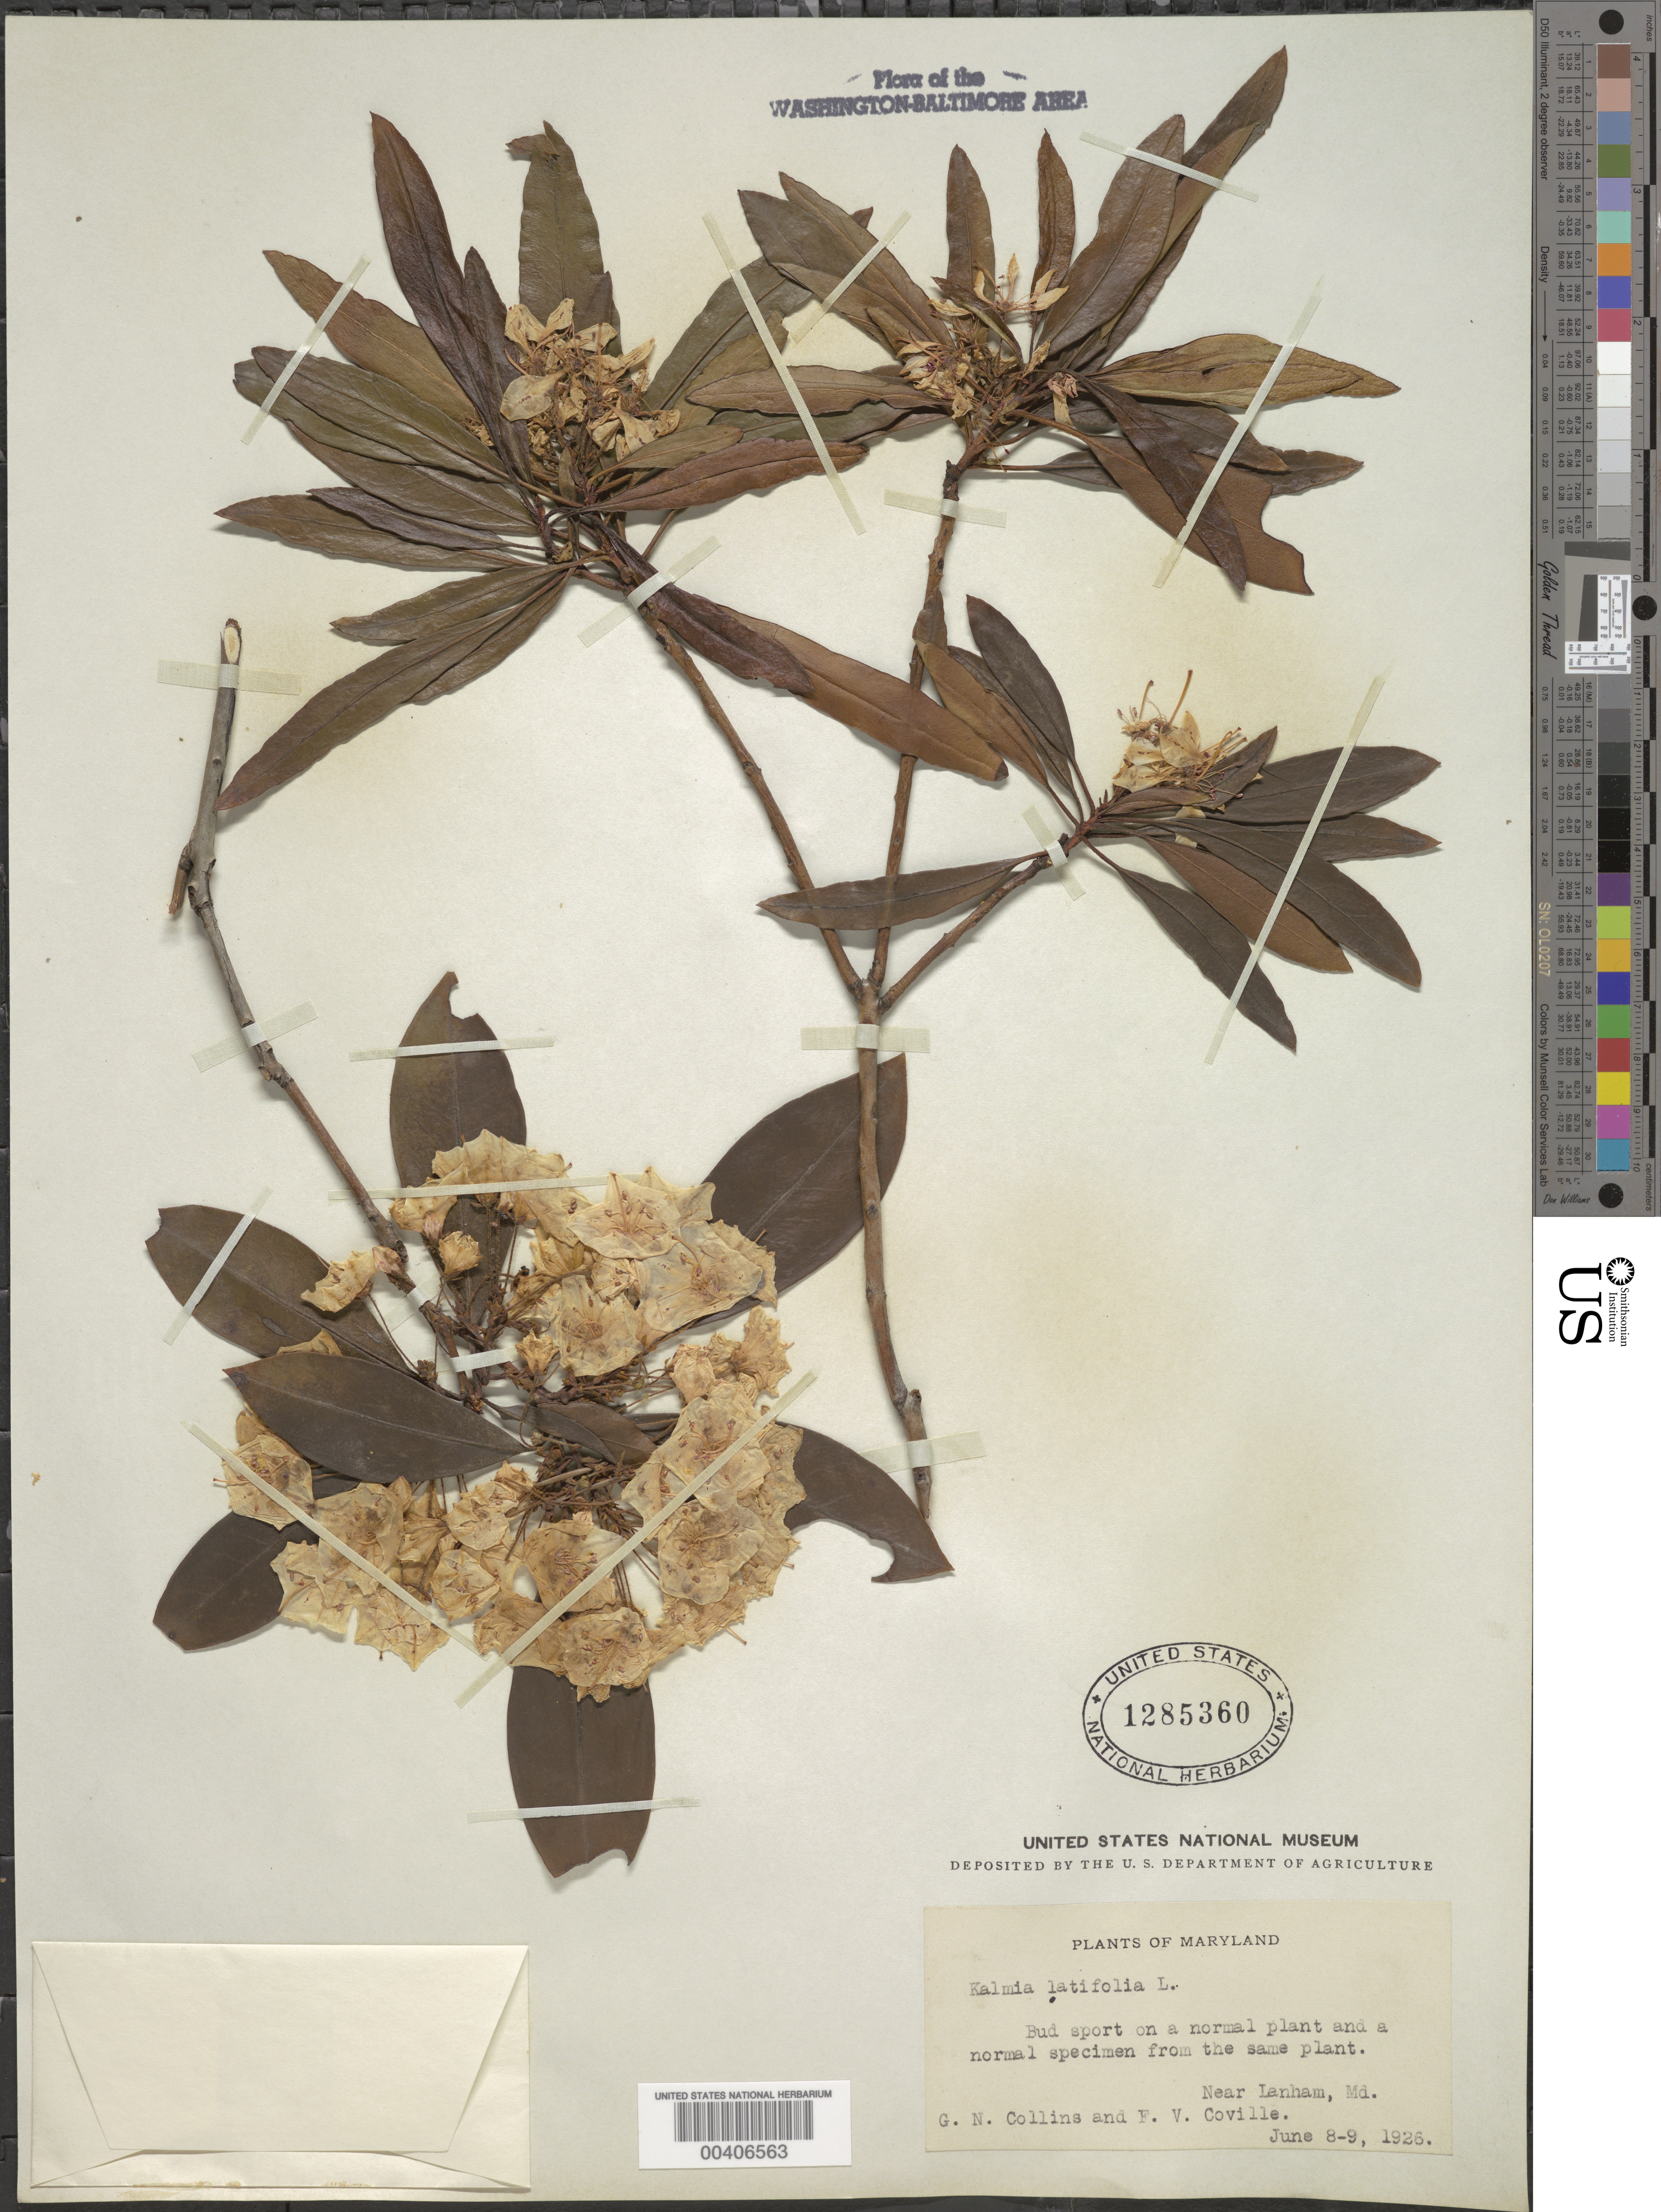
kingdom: Plantae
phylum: Tracheophyta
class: Magnoliopsida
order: Ericales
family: Ericaceae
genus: Kalmia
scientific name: Kalmia latifolia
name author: L.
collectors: G. Collins & F. V. Coville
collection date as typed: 08 Jun 1926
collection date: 1926-06-08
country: United States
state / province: Maryland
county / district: Prince George's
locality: Lanham vicinity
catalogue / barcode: US 1285360